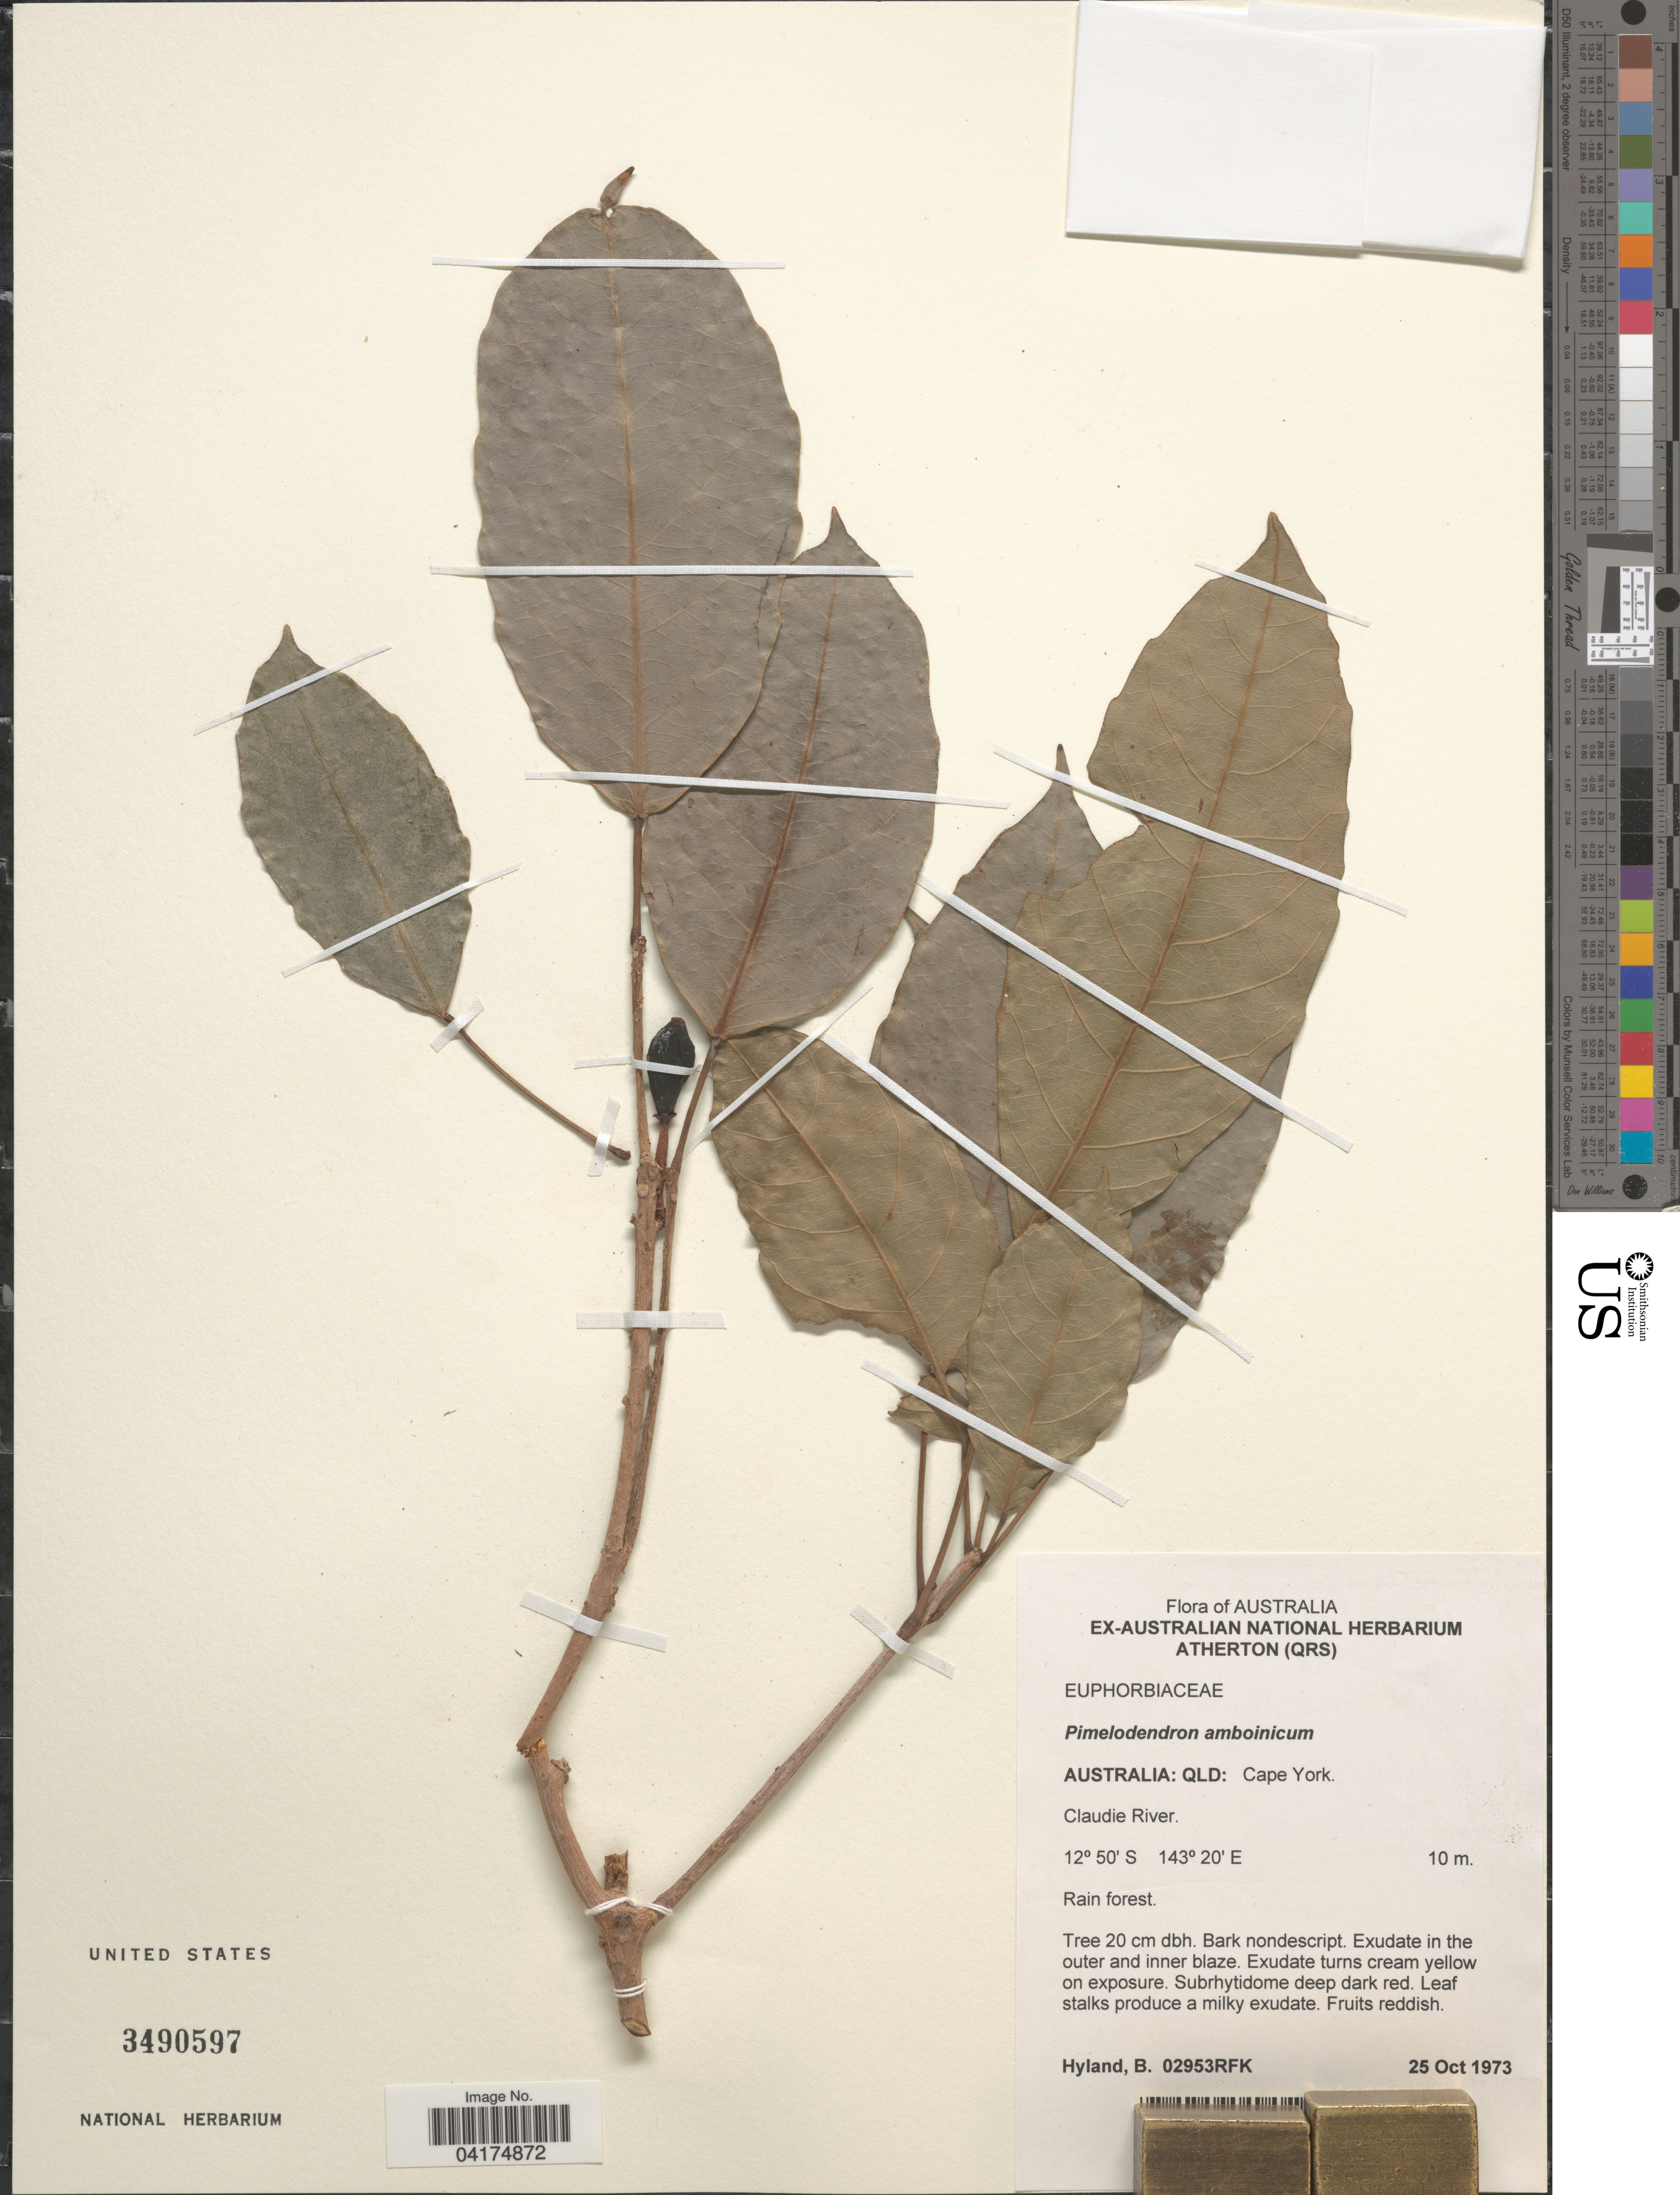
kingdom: Plantae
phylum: Tracheophyta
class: Magnoliopsida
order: Malpighiales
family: Euphorbiaceae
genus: Pimelodendron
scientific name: Pimelodendron amboinicum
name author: Hassk.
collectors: B. P. Hyland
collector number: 02953RFK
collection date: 1973-10-25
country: Australia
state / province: Queensland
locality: Cape York. Claudie River.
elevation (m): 10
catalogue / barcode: US 3490597